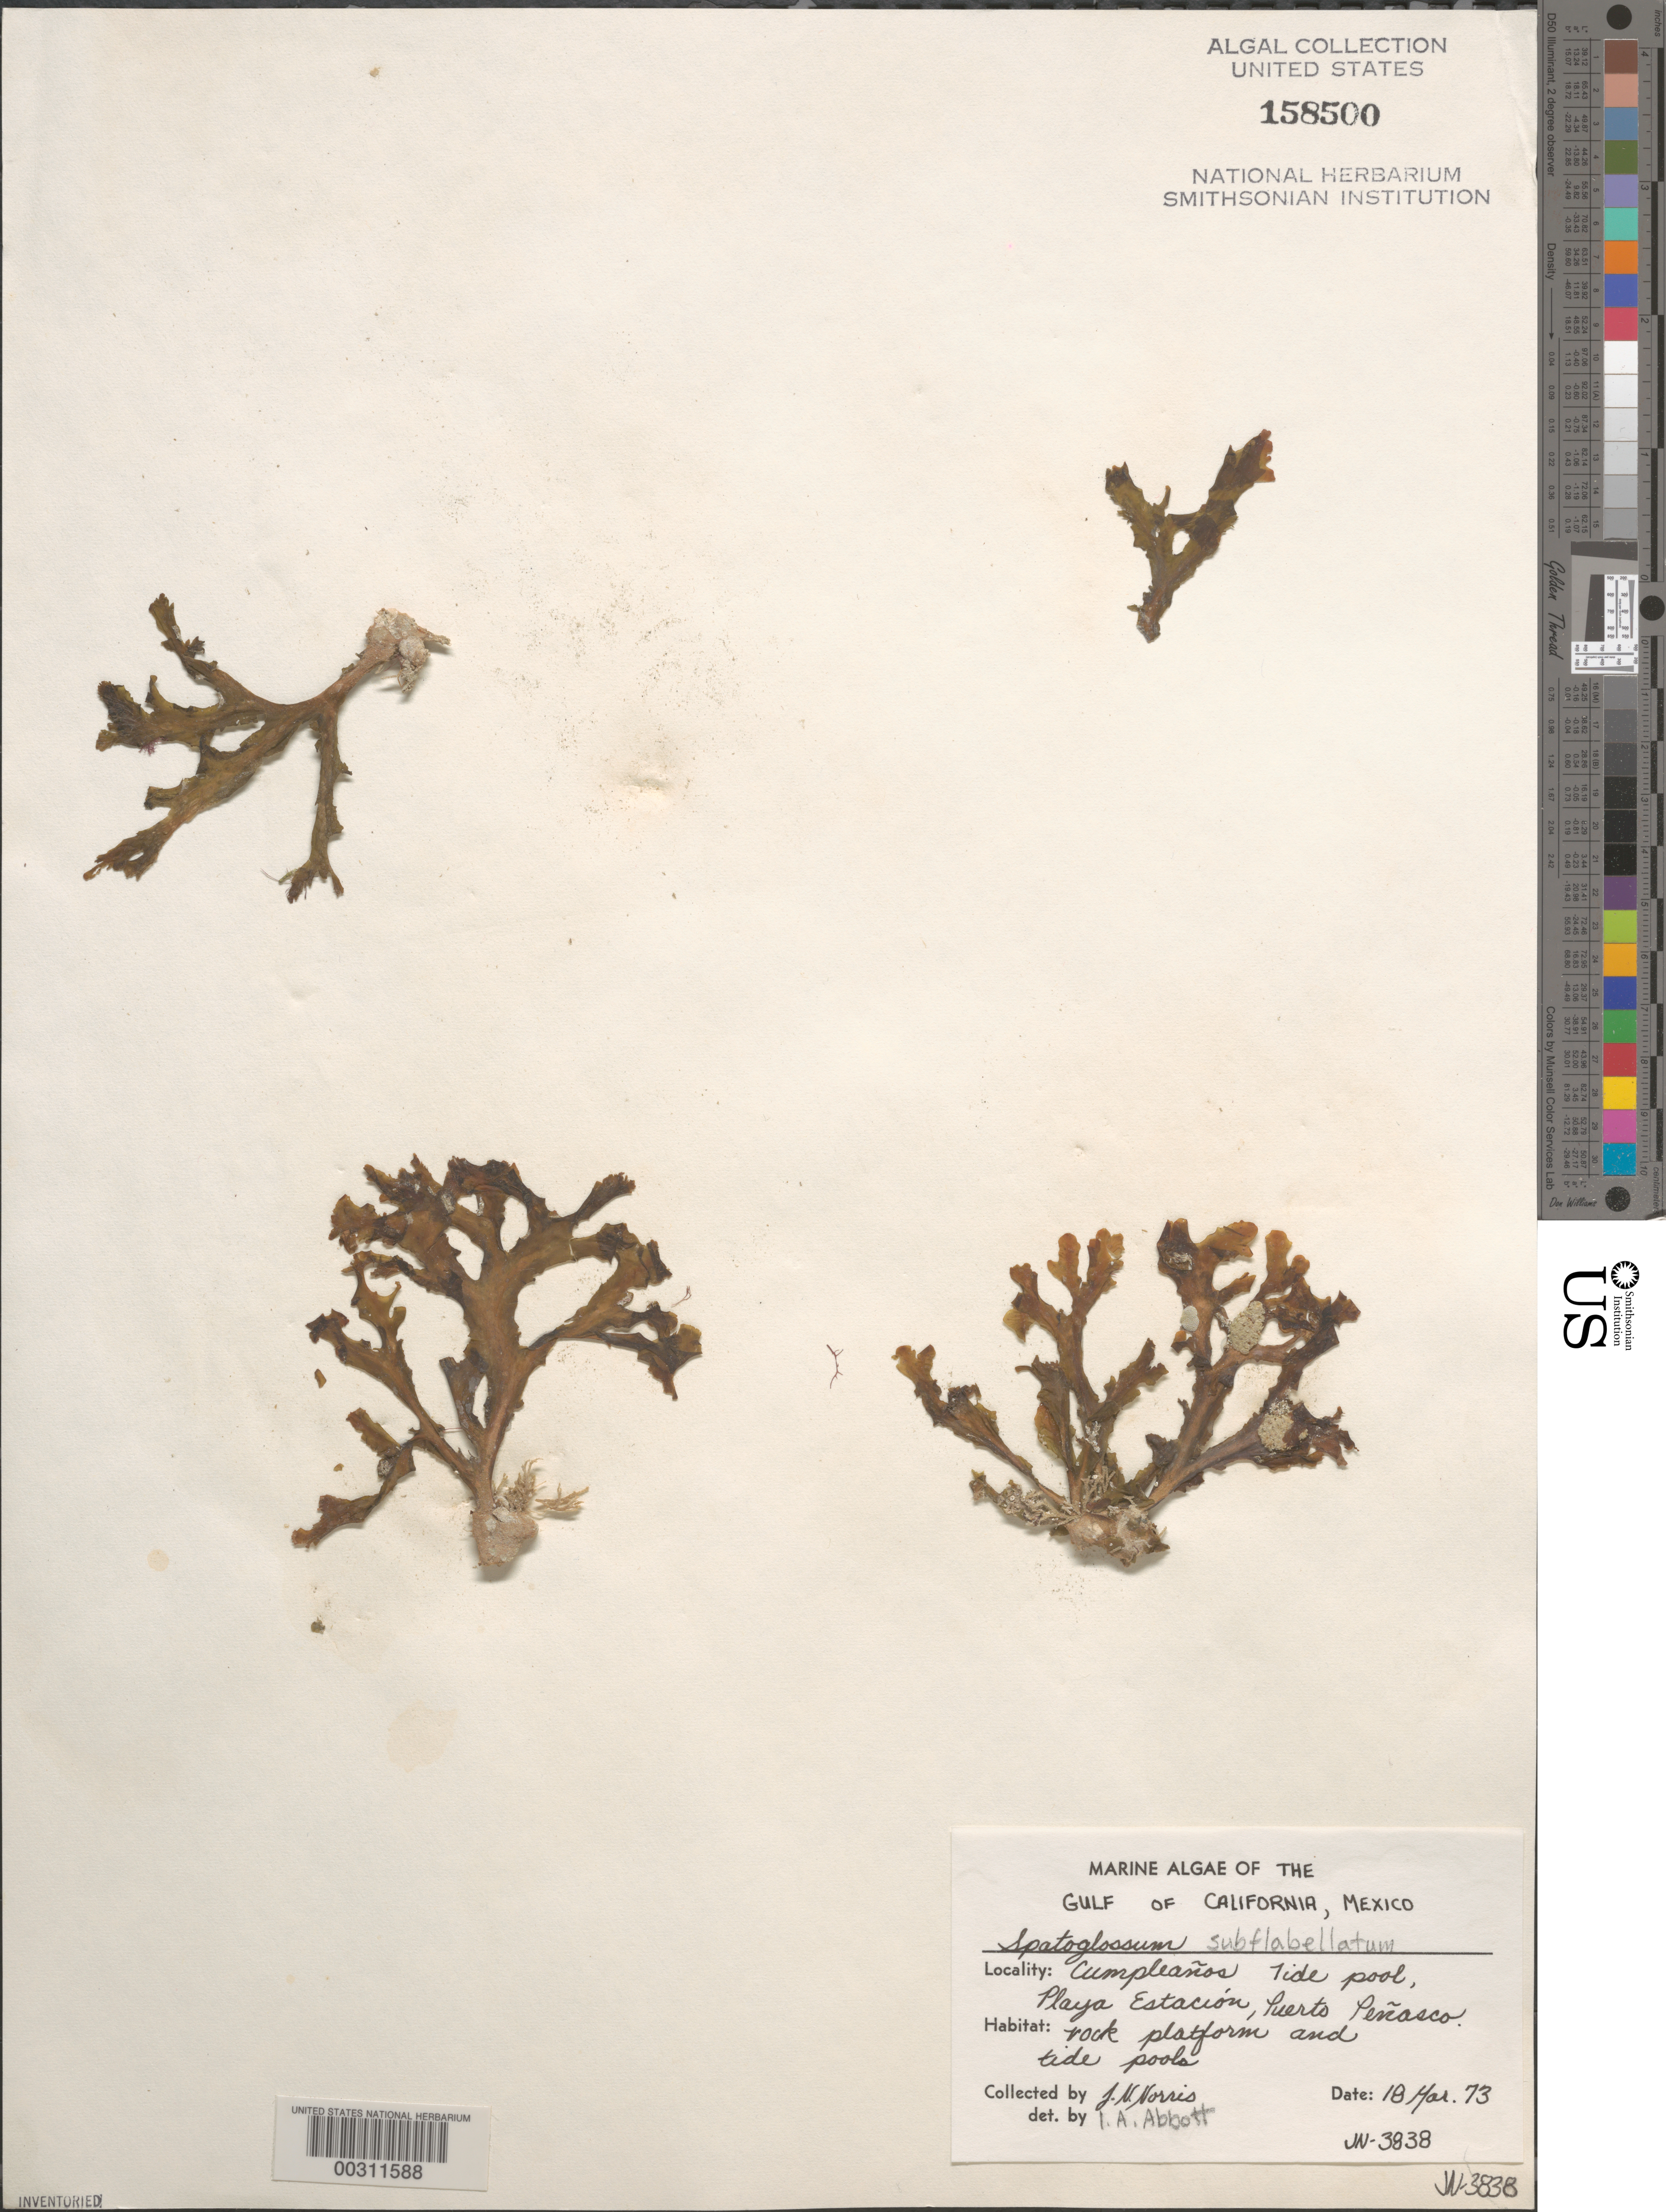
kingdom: Chromista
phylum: Ochrophyta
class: Phaeophyceae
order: Dictyotales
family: Dictyotaceae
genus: Spatoglossum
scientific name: Spatoglossum subflabellatum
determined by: Abbott, Isabella A.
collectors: J. N. Norris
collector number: JN-3838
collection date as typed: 18 Mar 1973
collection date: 1973-03-18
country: Mexico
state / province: Sonora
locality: Playa Estacion, Puerto Penasco, Cumpleanos tide pool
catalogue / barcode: US 158500